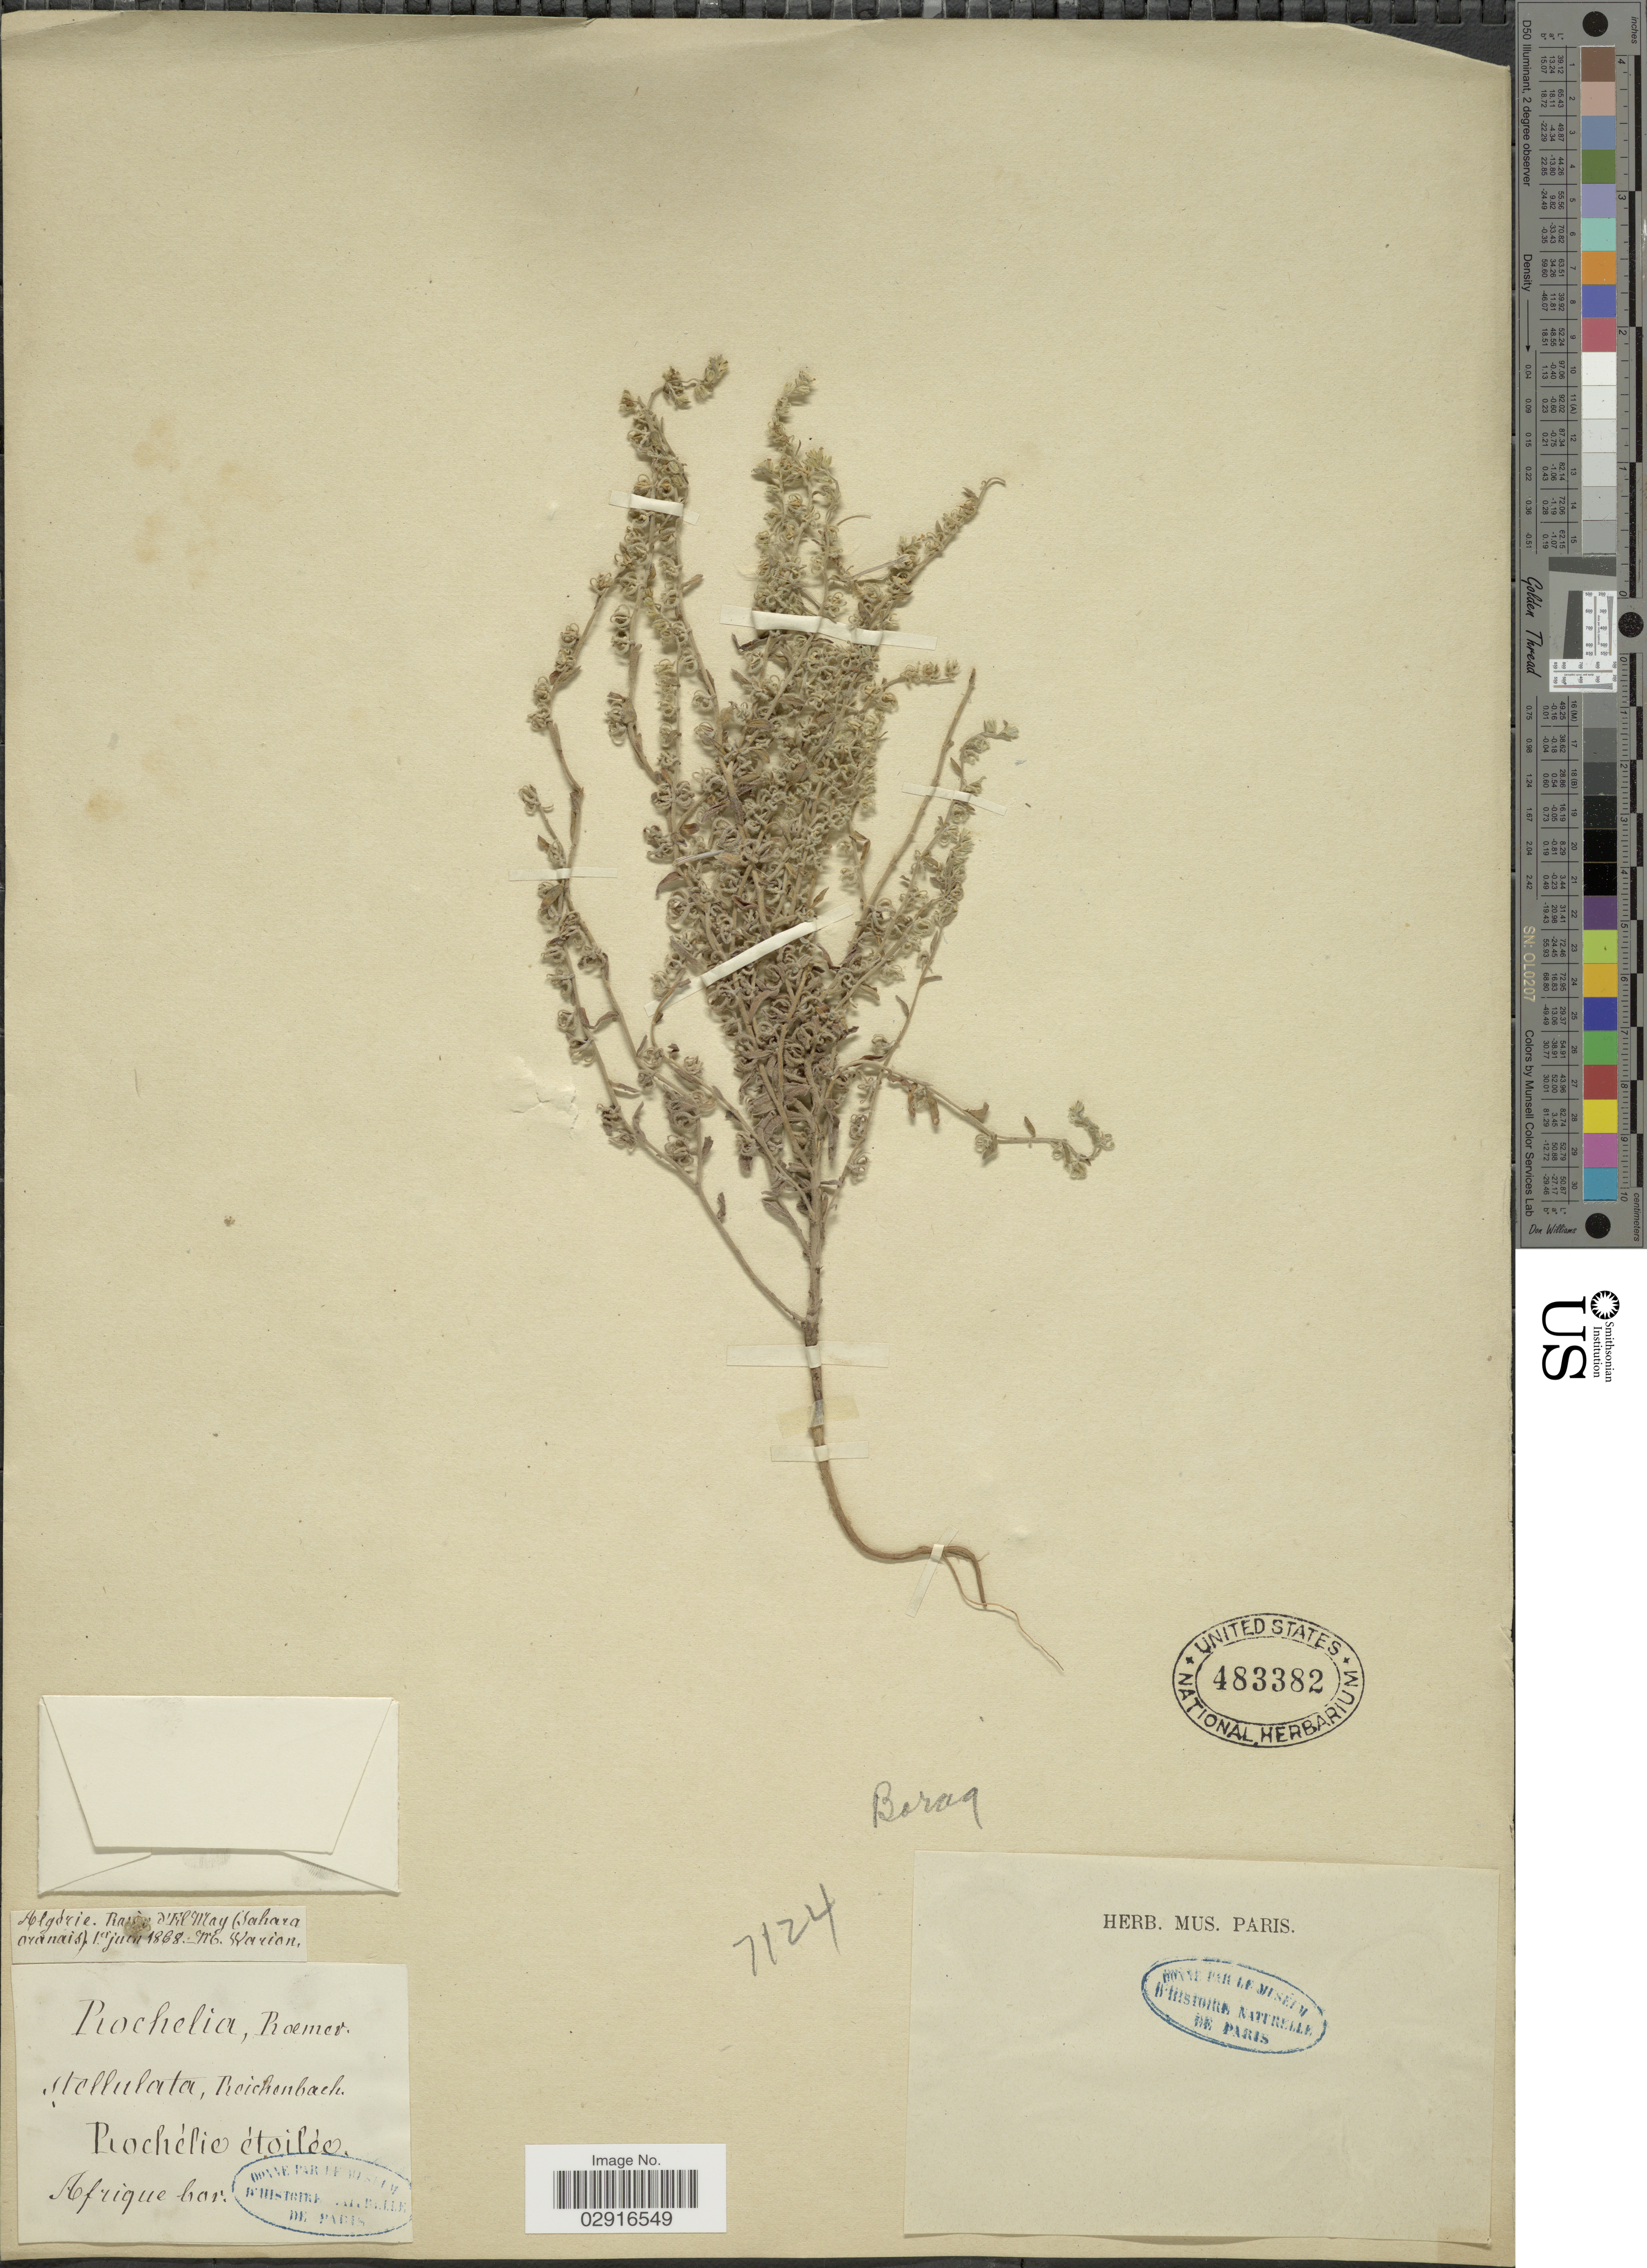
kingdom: Plantae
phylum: Tracheophyta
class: Magnoliopsida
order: Boraginales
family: Boraginaceae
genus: Rochelia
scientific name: Rochelia stellulata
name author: Rchb. f.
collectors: M. Warion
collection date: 1868-06-01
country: Algeria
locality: Ra [illegible text] d'El May (Sahara oranais). Afrique bor.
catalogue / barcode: US 483382